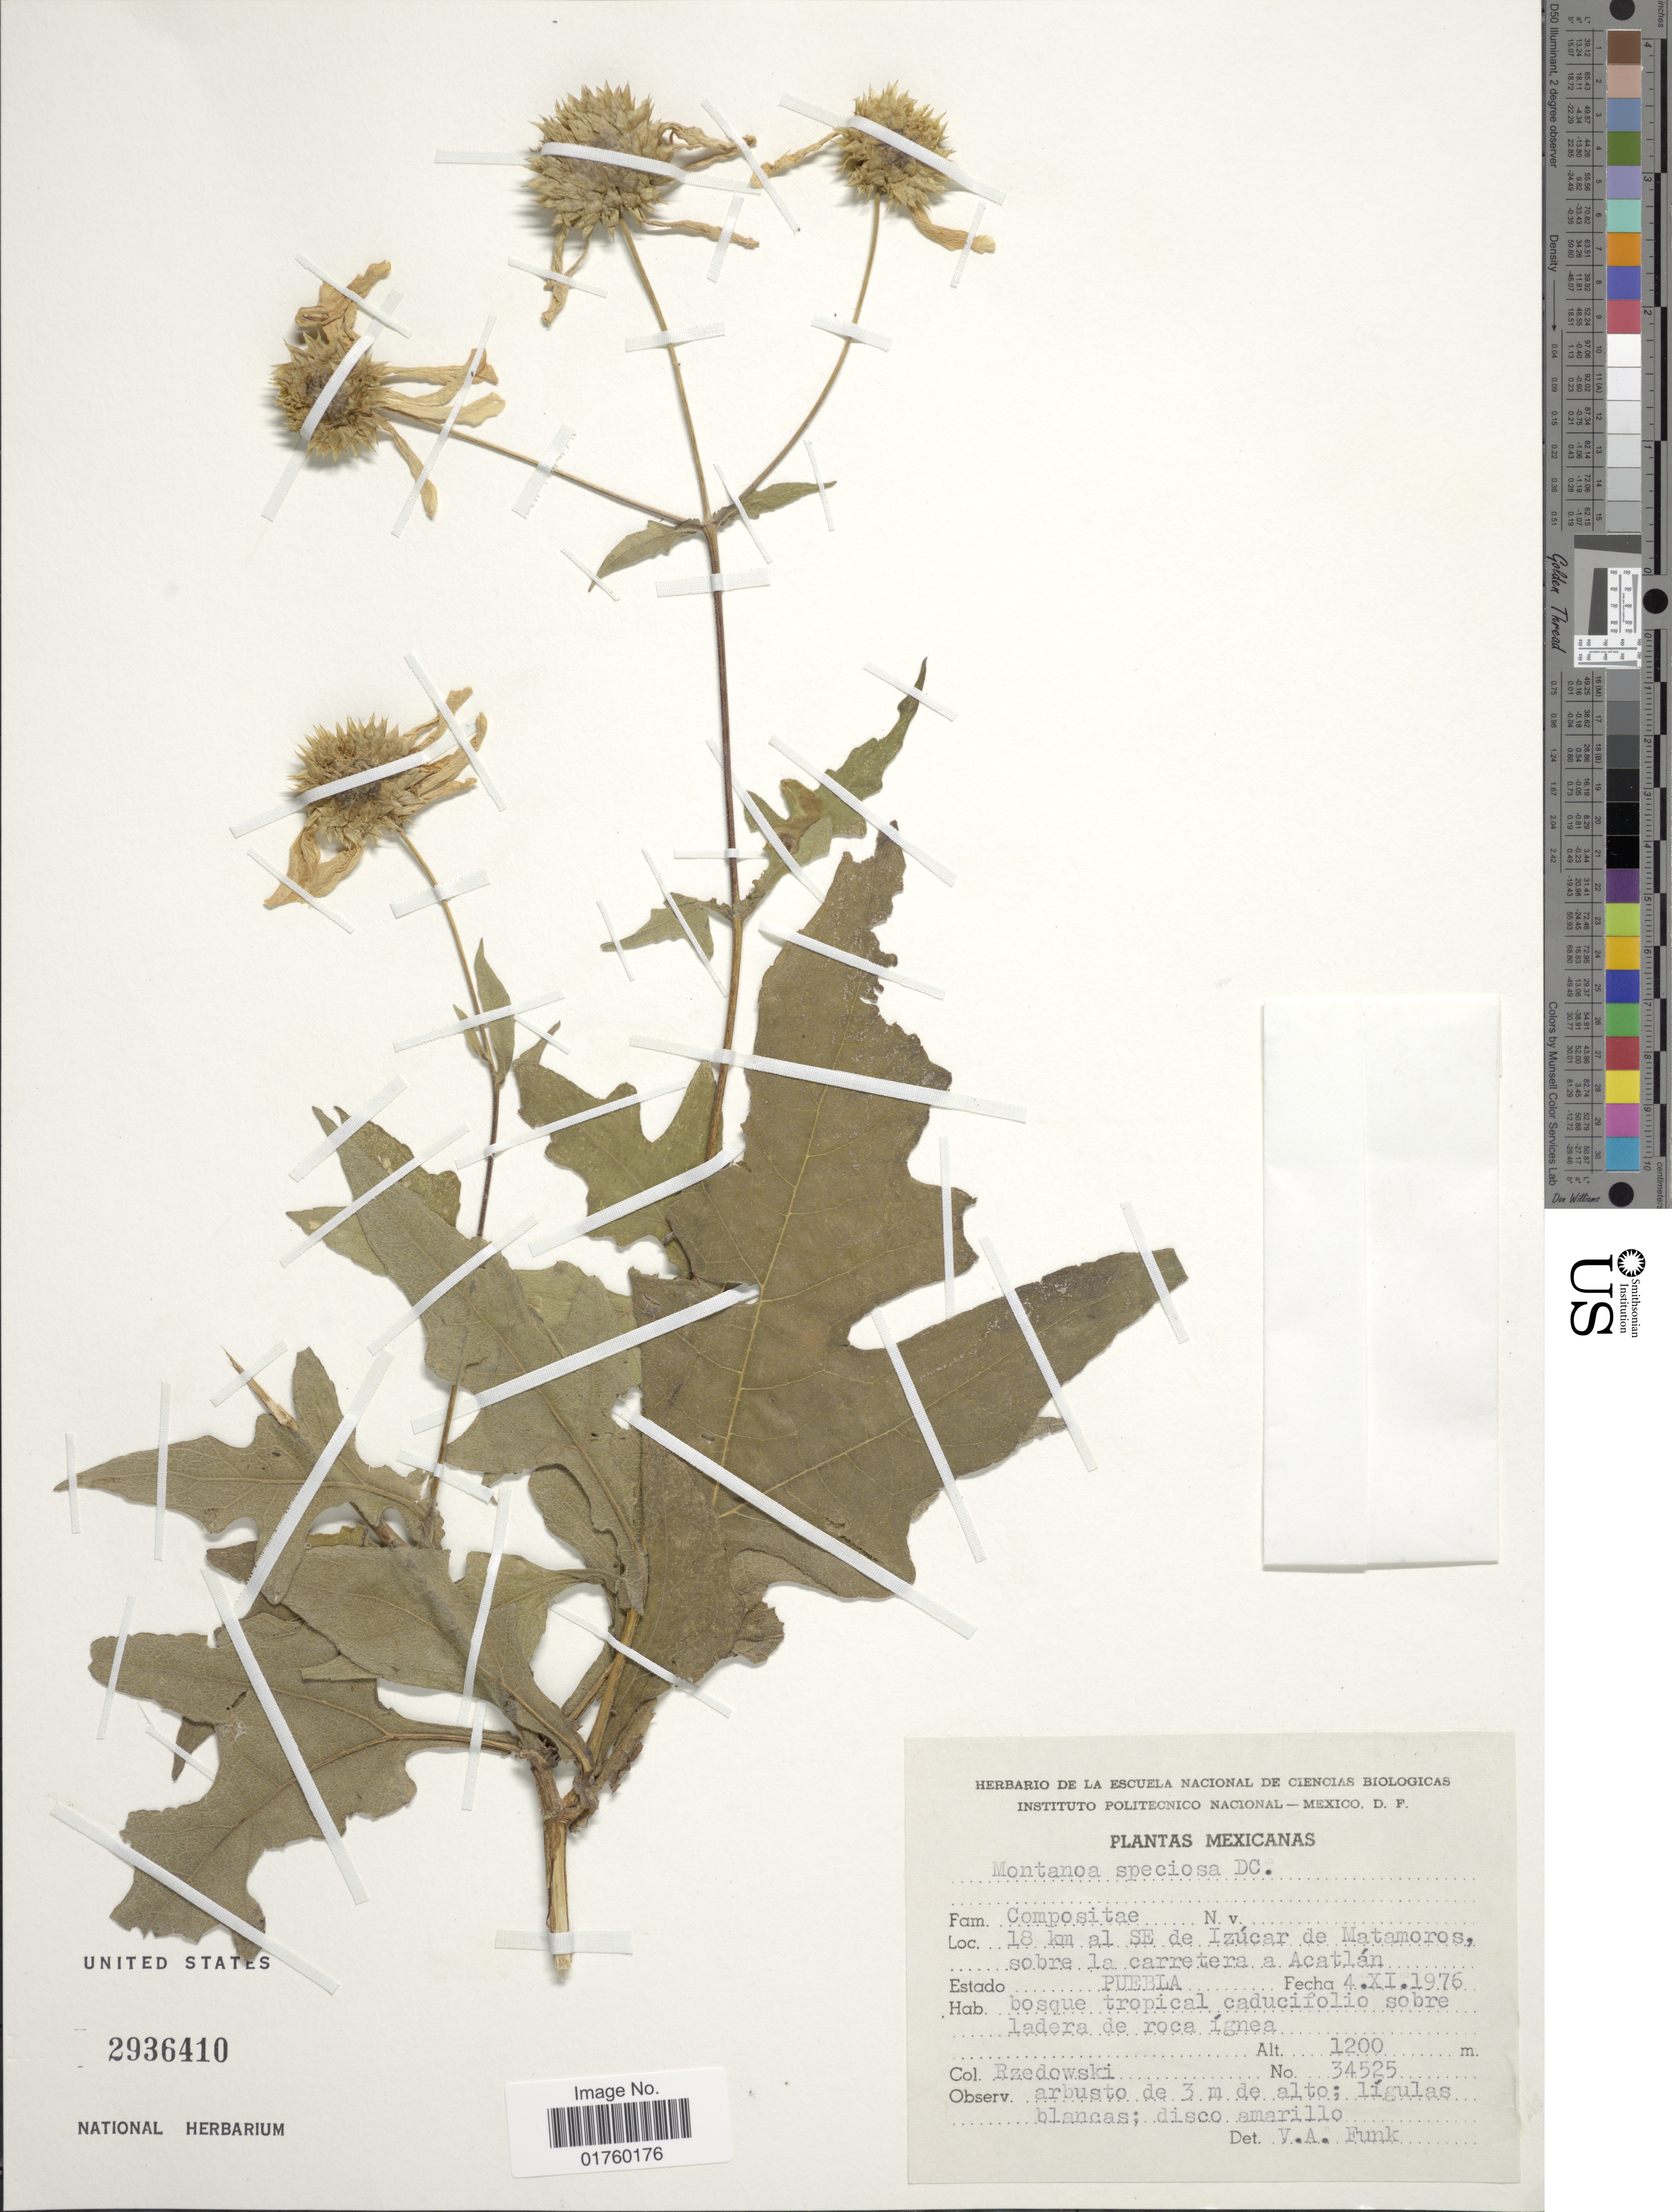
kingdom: Plantae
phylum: Tracheophyta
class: Magnoliopsida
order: Asterales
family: Asteraceae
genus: Montanoa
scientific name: Montanoa speciosa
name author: (DC.) Sch. Bip. ex K. Koch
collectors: Rzedowski, --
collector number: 34525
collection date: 1976-11-04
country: Mexico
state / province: Puebla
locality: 18 km al SE de Izucar de Matamoros, sobre la carretera a Acatlan.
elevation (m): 1200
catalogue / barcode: US 2936410